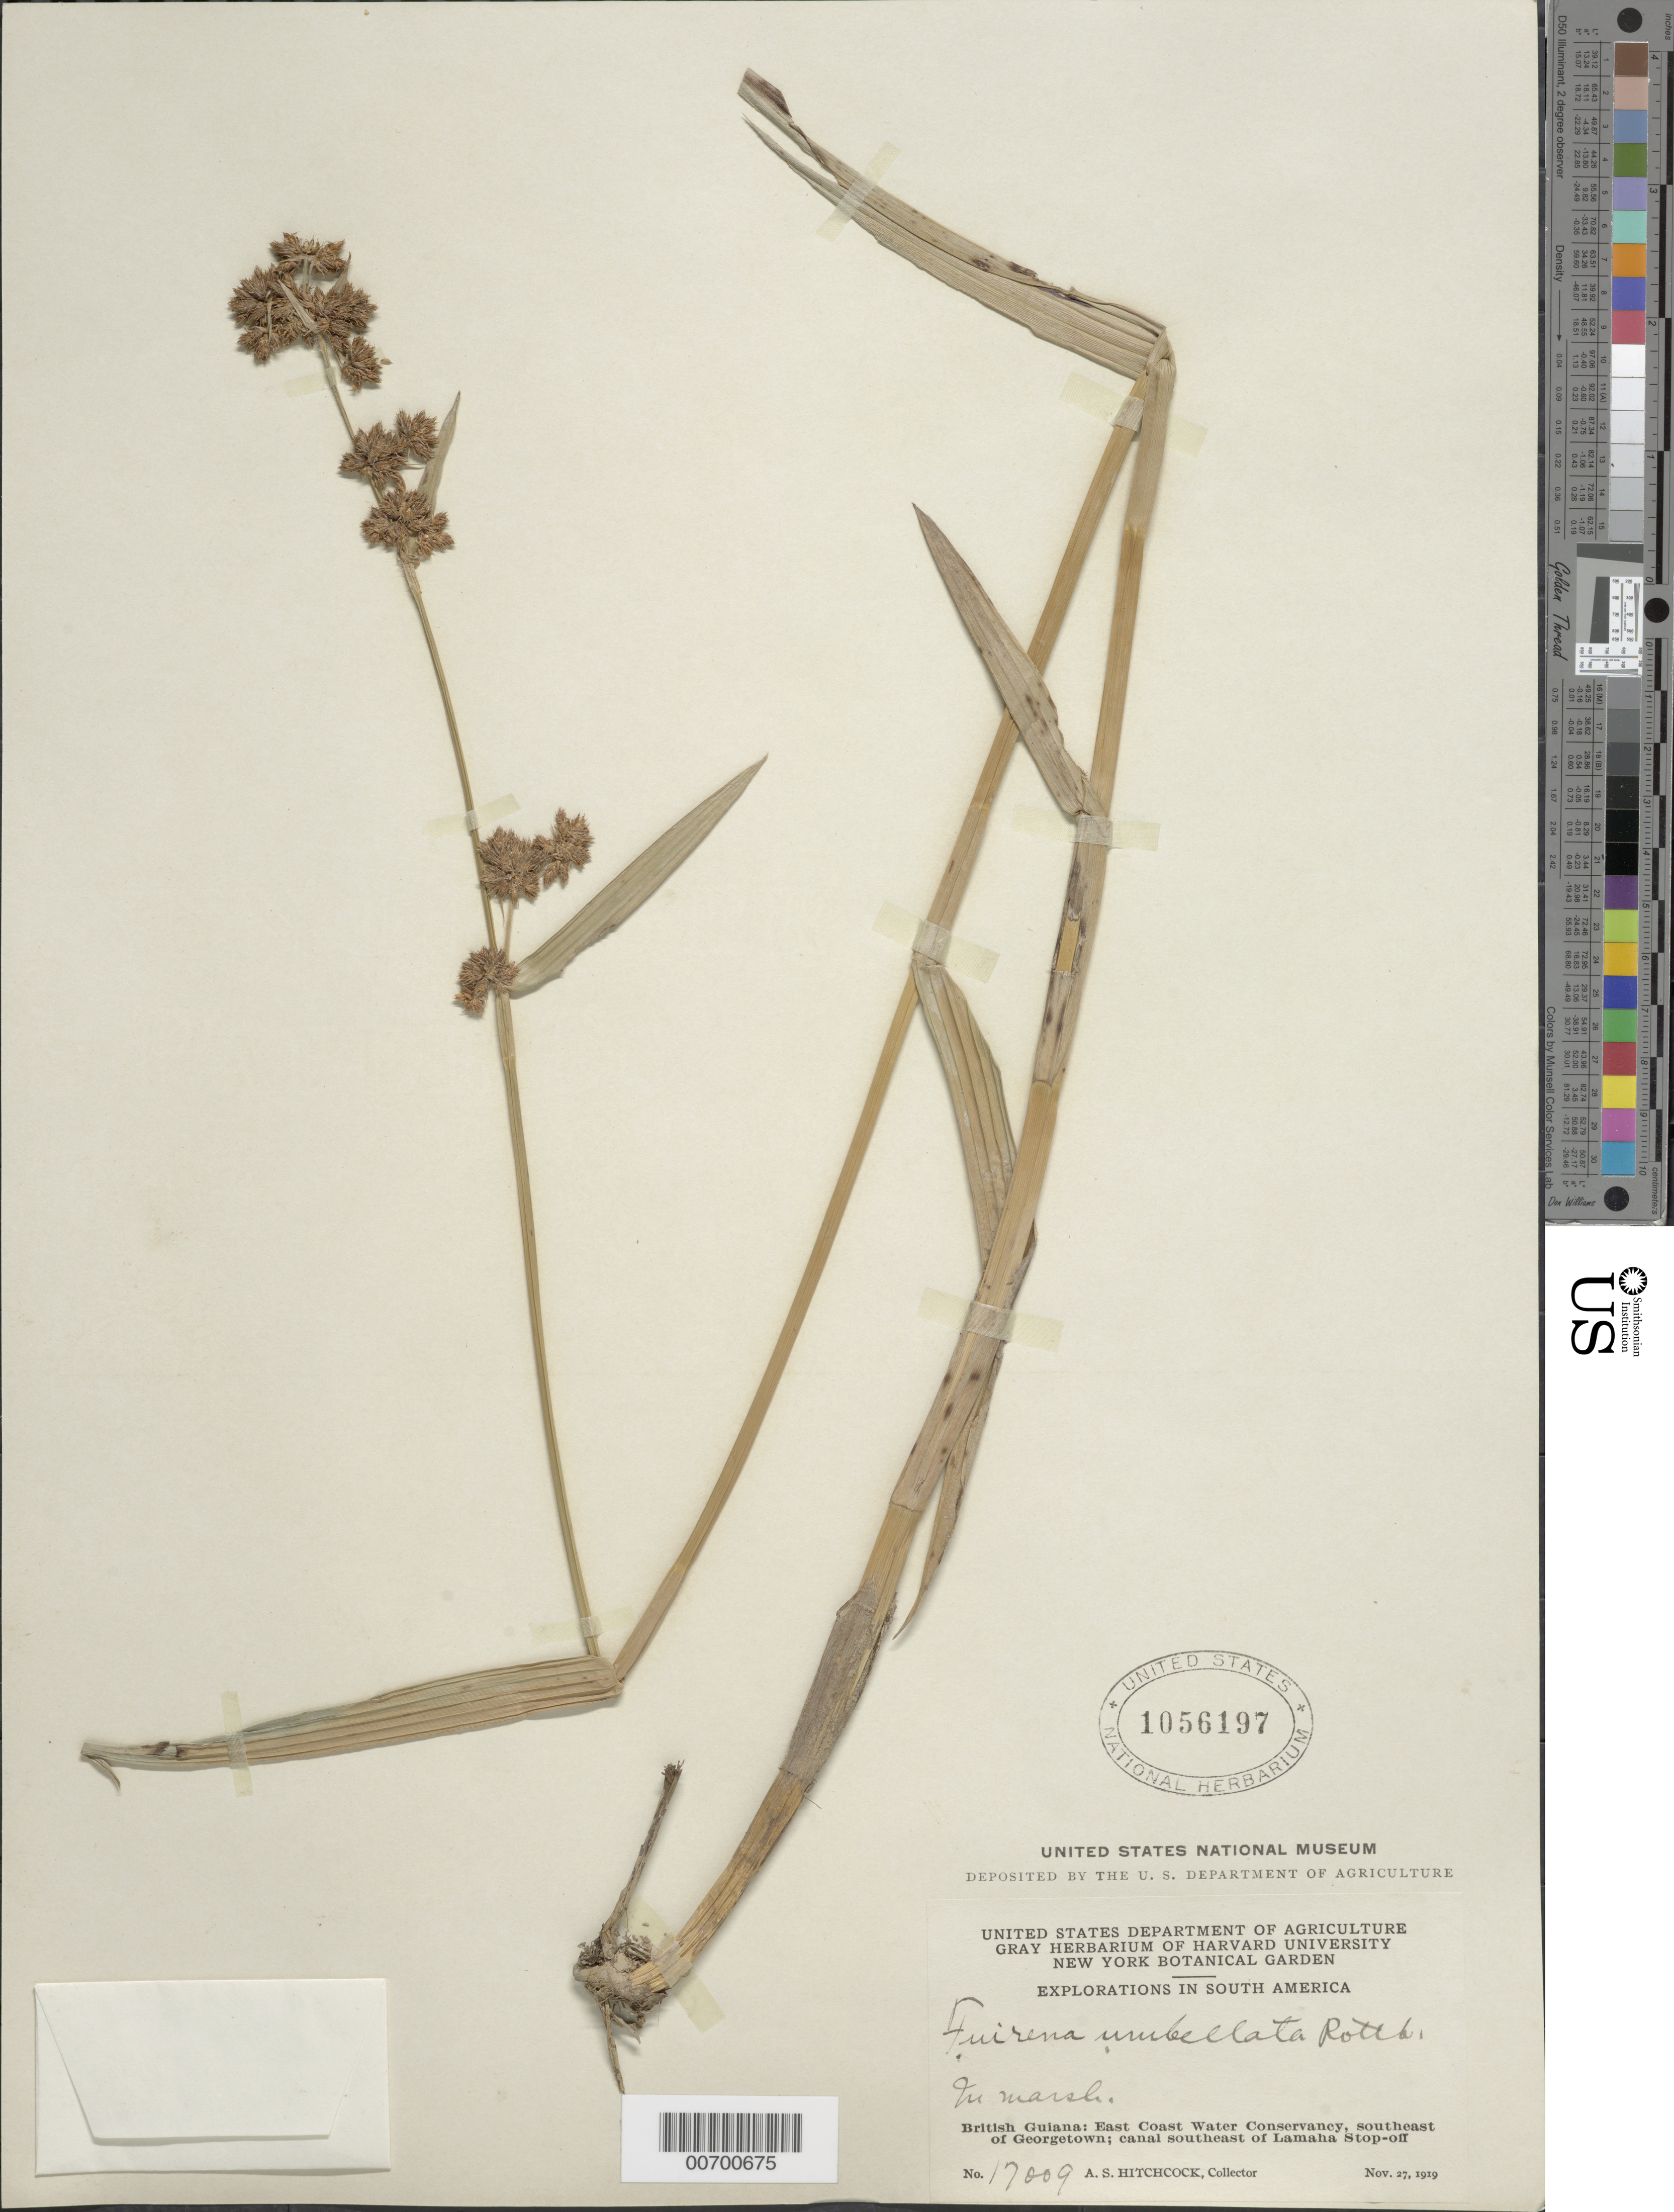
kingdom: Plantae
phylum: Tracheophyta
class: Liliopsida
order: Poales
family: Cyperaceae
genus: Fuirena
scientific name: Fuirena umbellata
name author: Rottb.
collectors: A. S. Hitchcock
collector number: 17009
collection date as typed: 27-Nov-19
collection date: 1919-11-27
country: Guyana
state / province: Demerara-Mahaica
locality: Georgetown, SE of, East Coast Water Conservancy, Lamaha Stop-Off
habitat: Marsh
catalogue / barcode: US 1056197